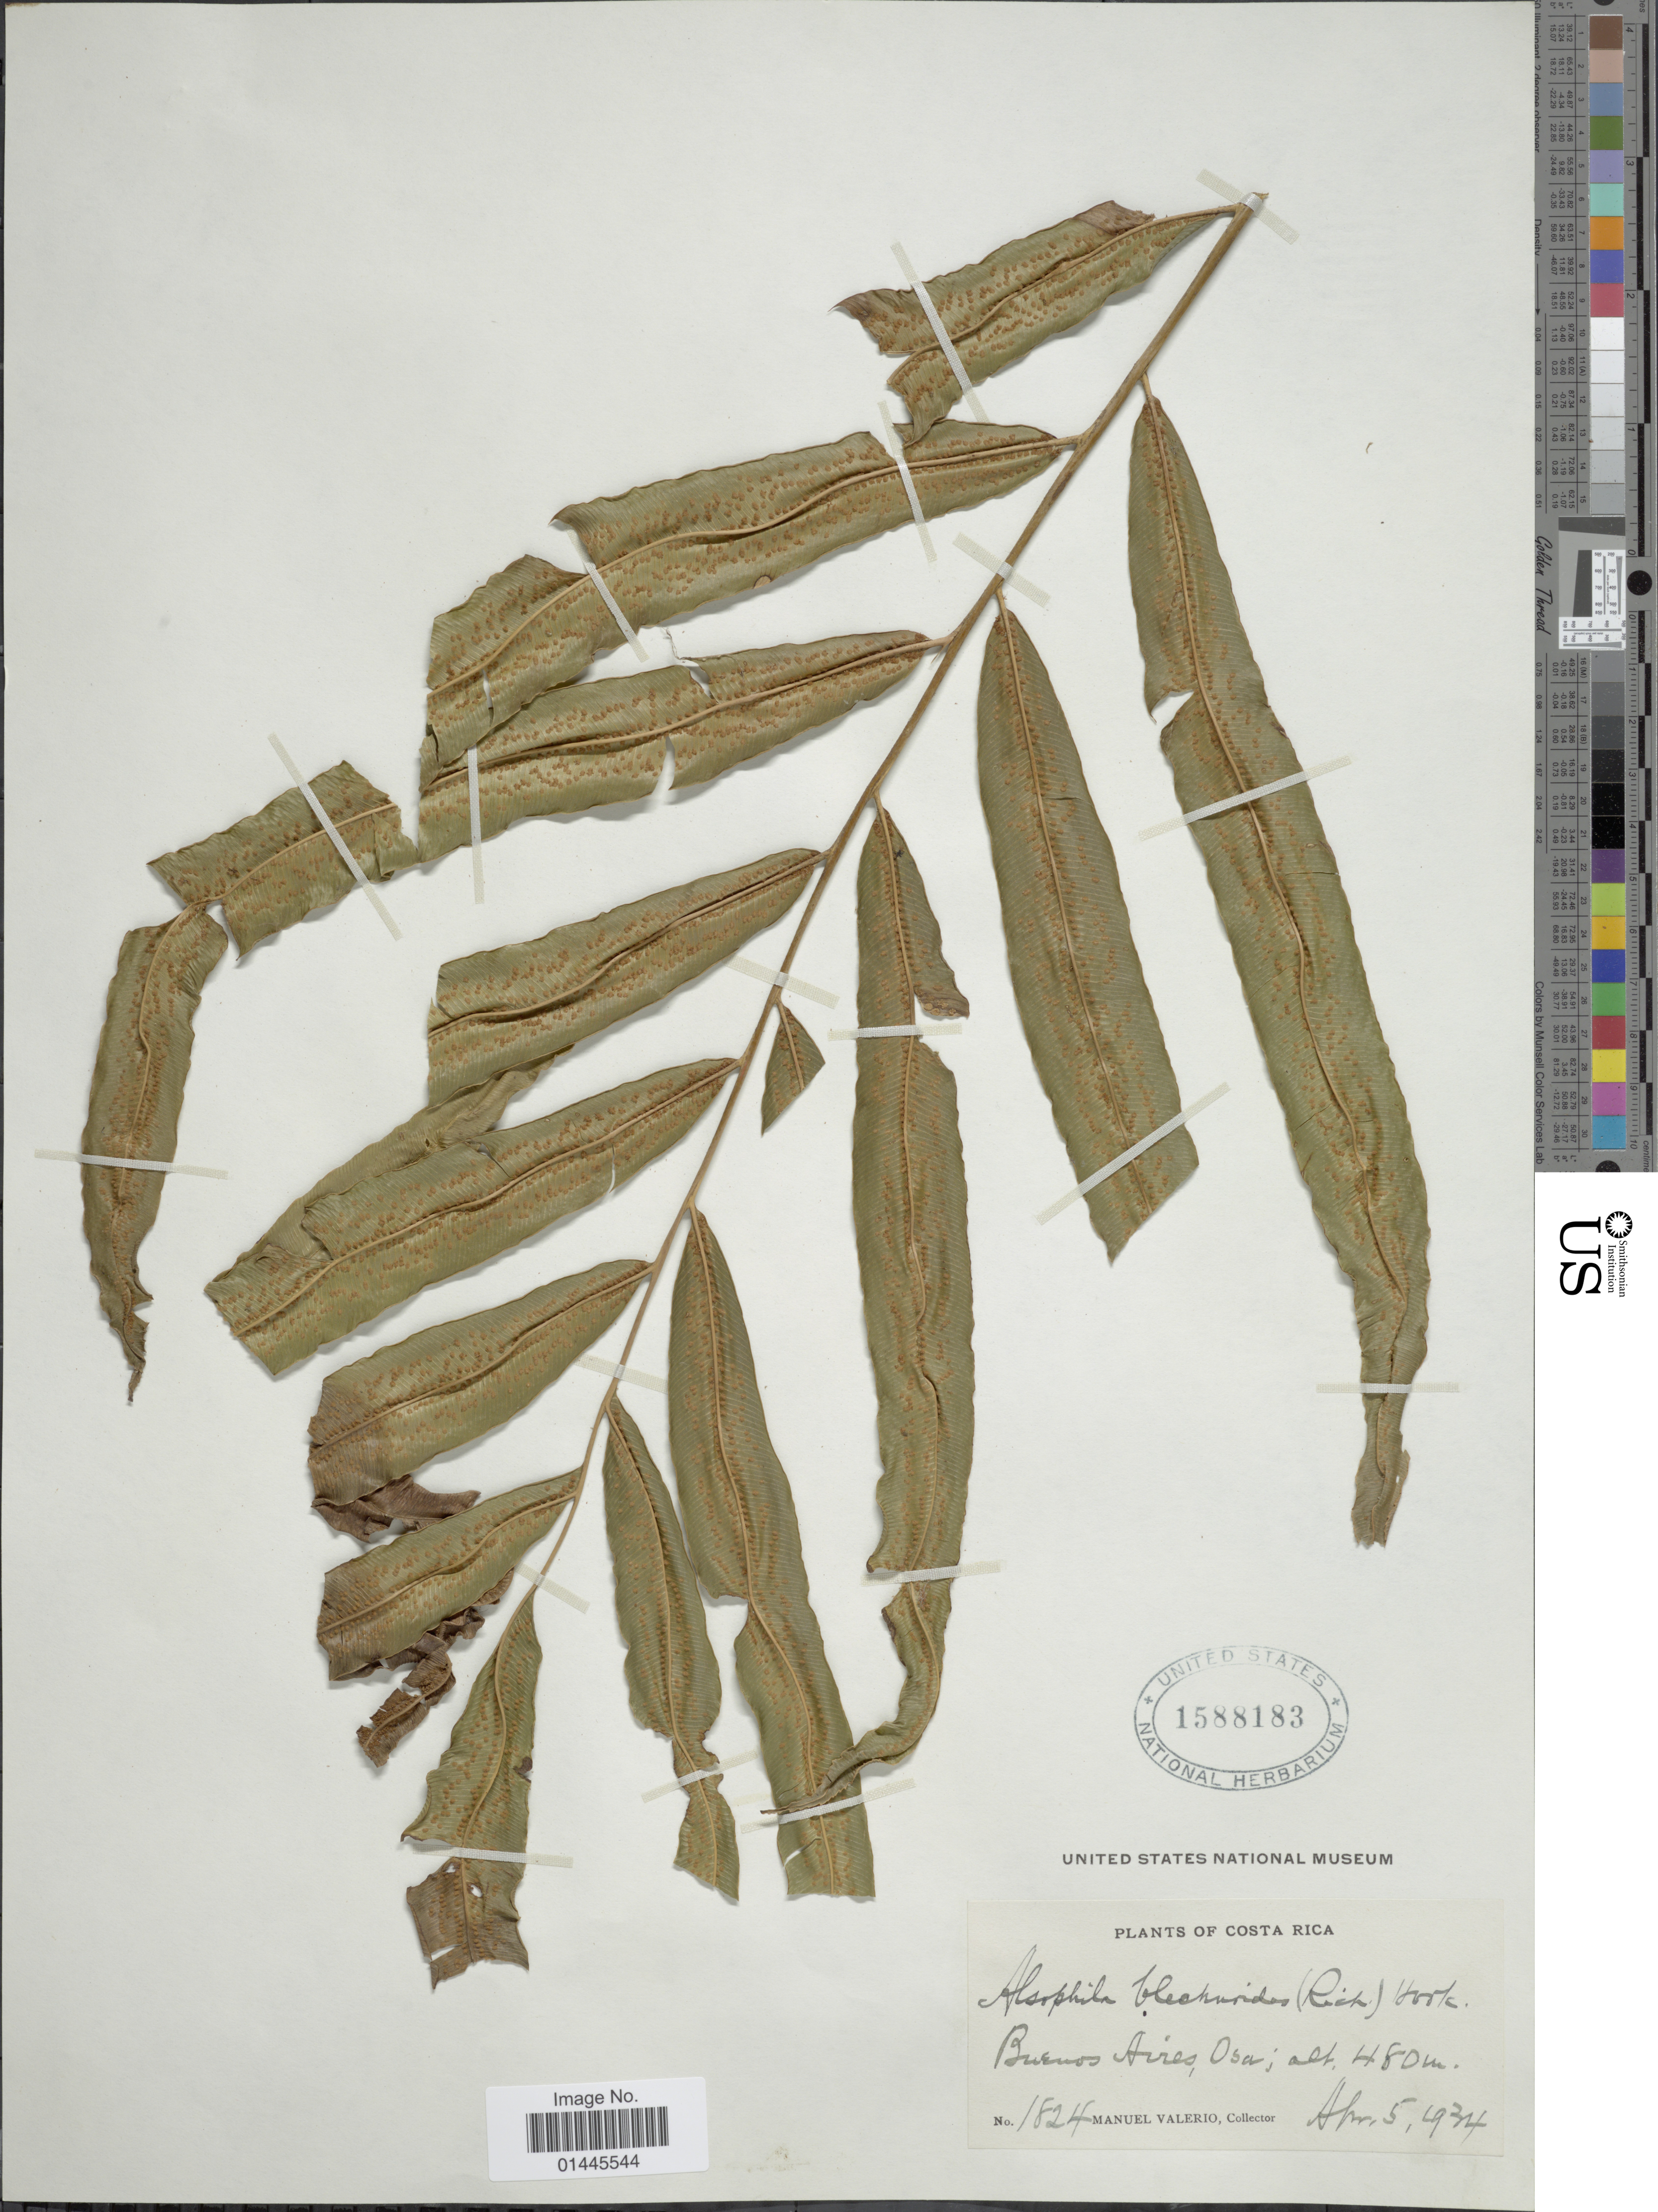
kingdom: Plantae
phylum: Tracheophyta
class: Polypodiopsida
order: Cyatheales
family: Metaxyaceae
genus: Metaxya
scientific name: Metaxya rostrata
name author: (Kunth) C. Presl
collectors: M. Valerio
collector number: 1824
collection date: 1934-04-05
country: Costa Rica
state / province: Puntarenas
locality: Buenos Aires, Osa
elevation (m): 80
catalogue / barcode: US 1588183